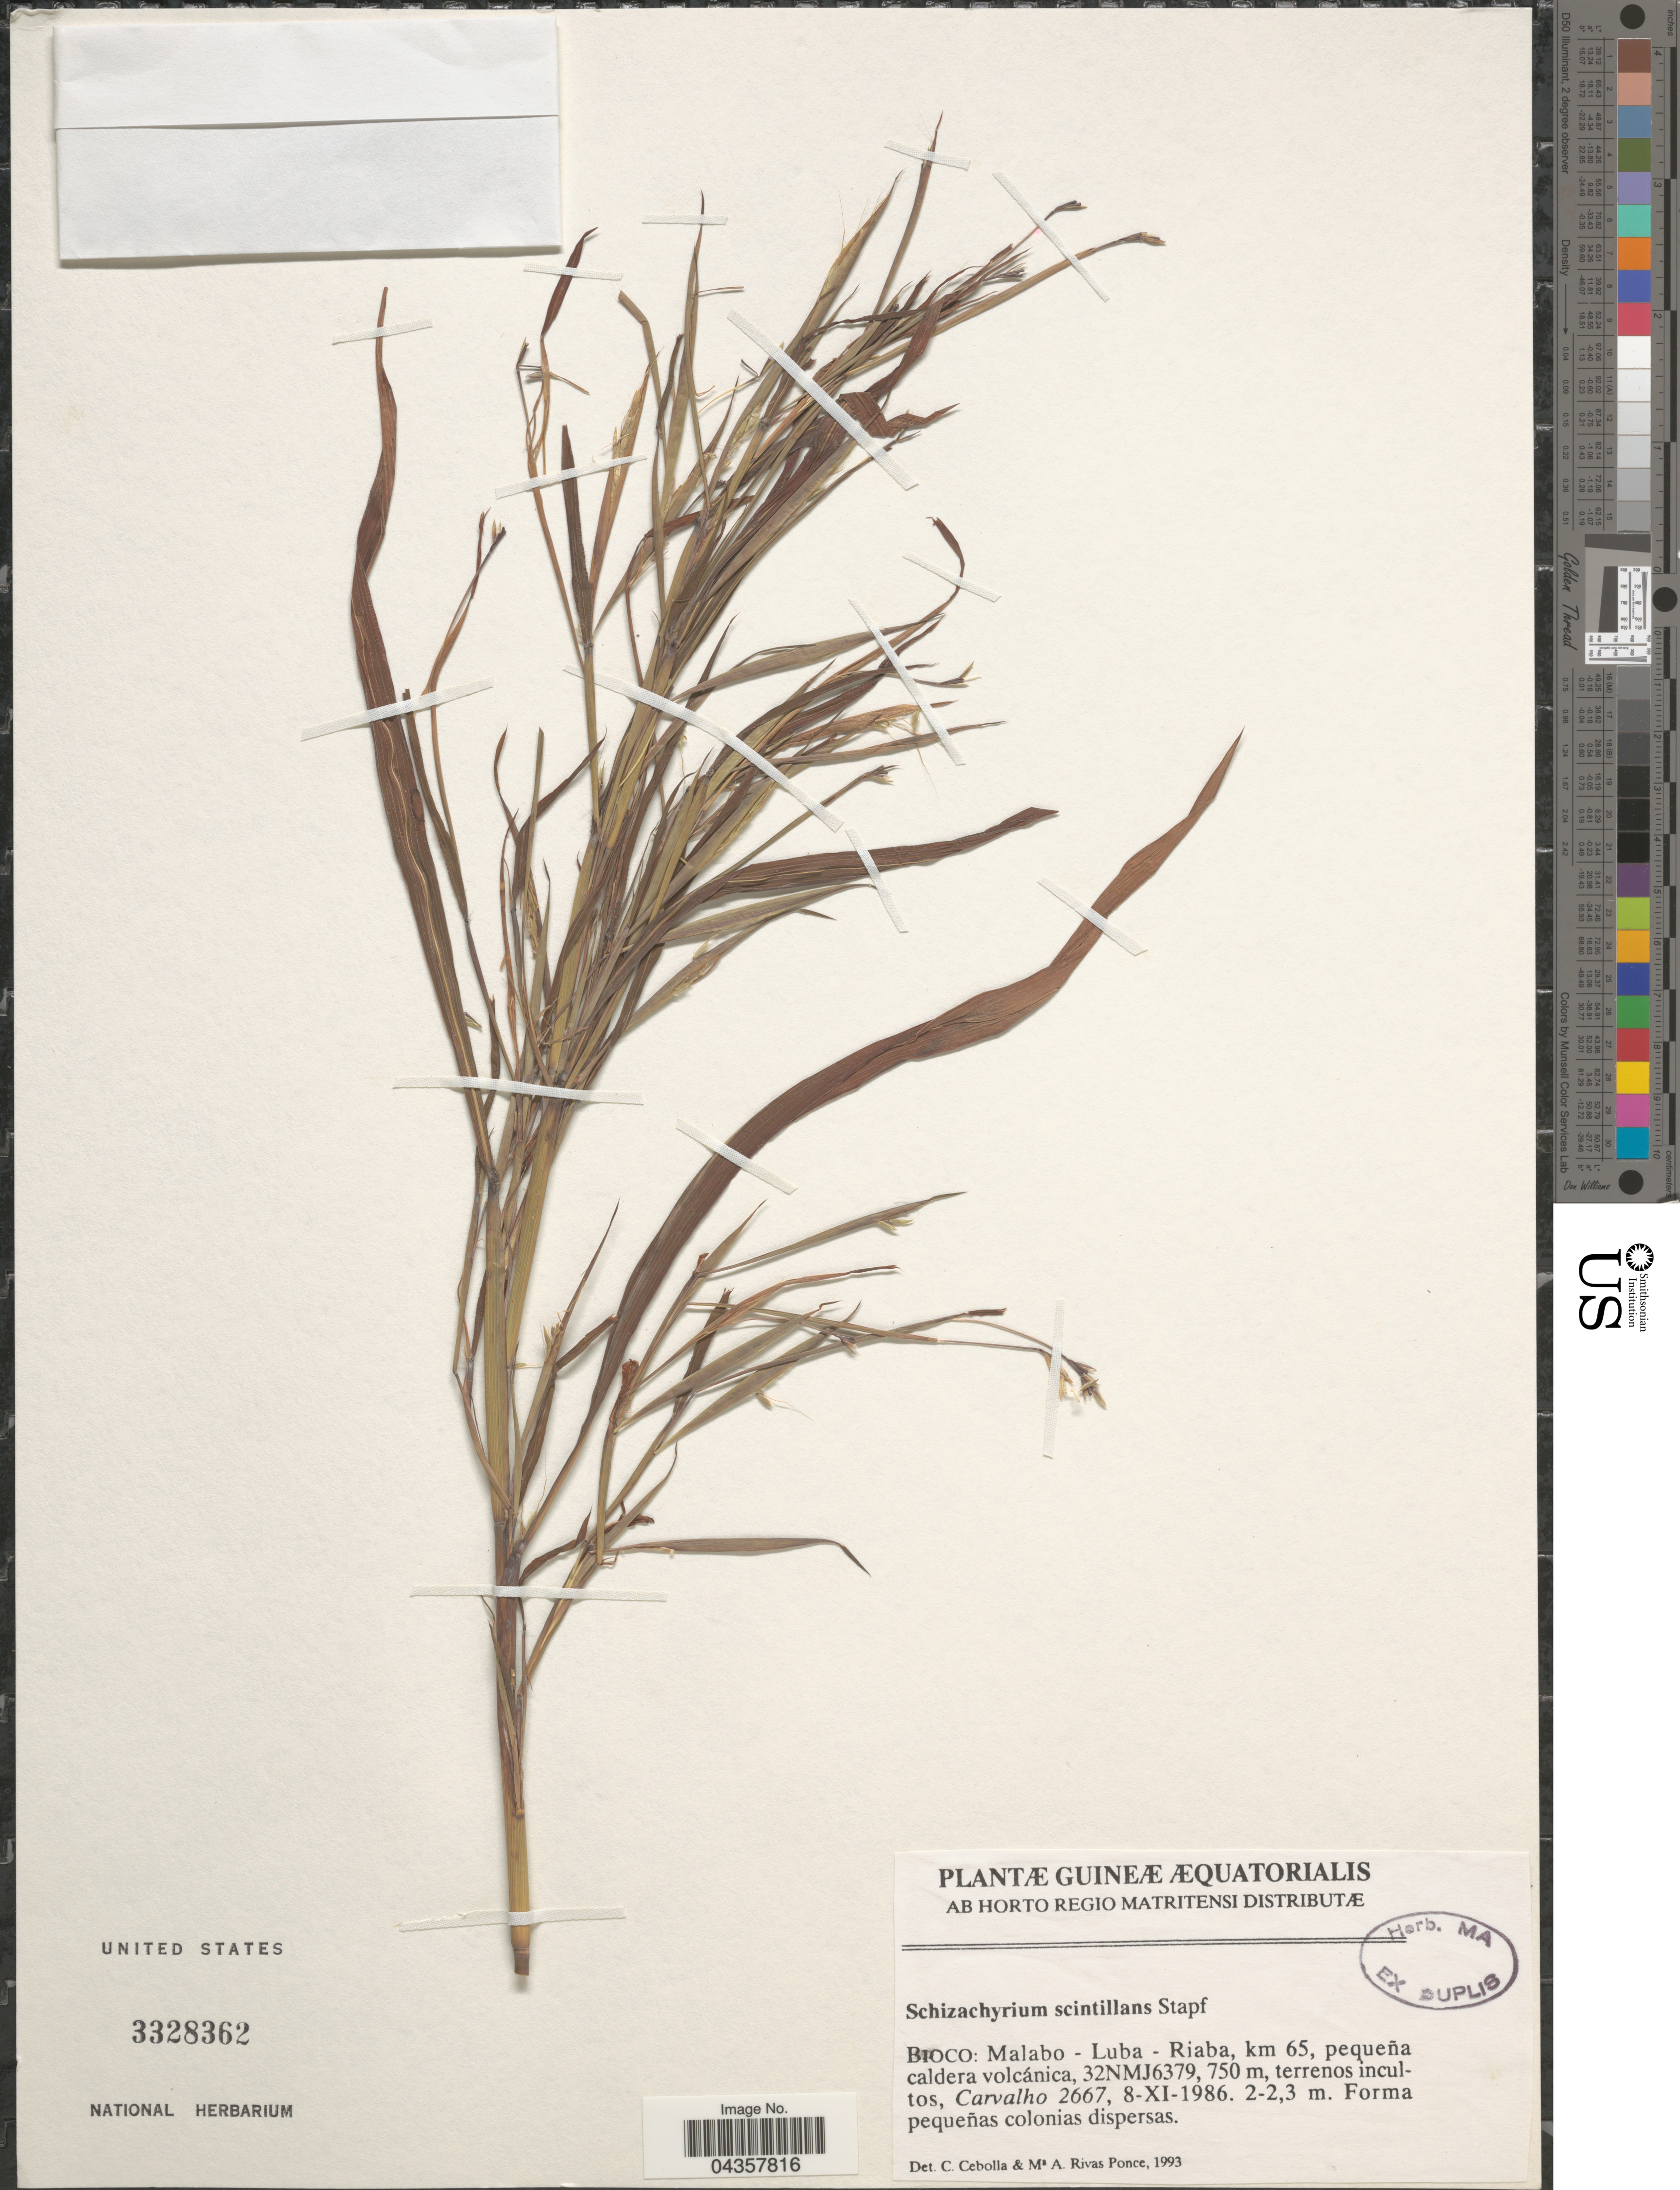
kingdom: Plantae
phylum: Tracheophyta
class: Liliopsida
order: Poales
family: Poaceae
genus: Schizachyrium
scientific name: Schizachyrium scintillans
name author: Stapf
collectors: Carvalho, --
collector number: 2667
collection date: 1986-11-08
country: Equatorial Guinea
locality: Bioco: Malabo-Luba-Riaba, km 65, pequeña caldera volcánica, 32NMJ6379.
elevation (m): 750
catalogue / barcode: US 3328362